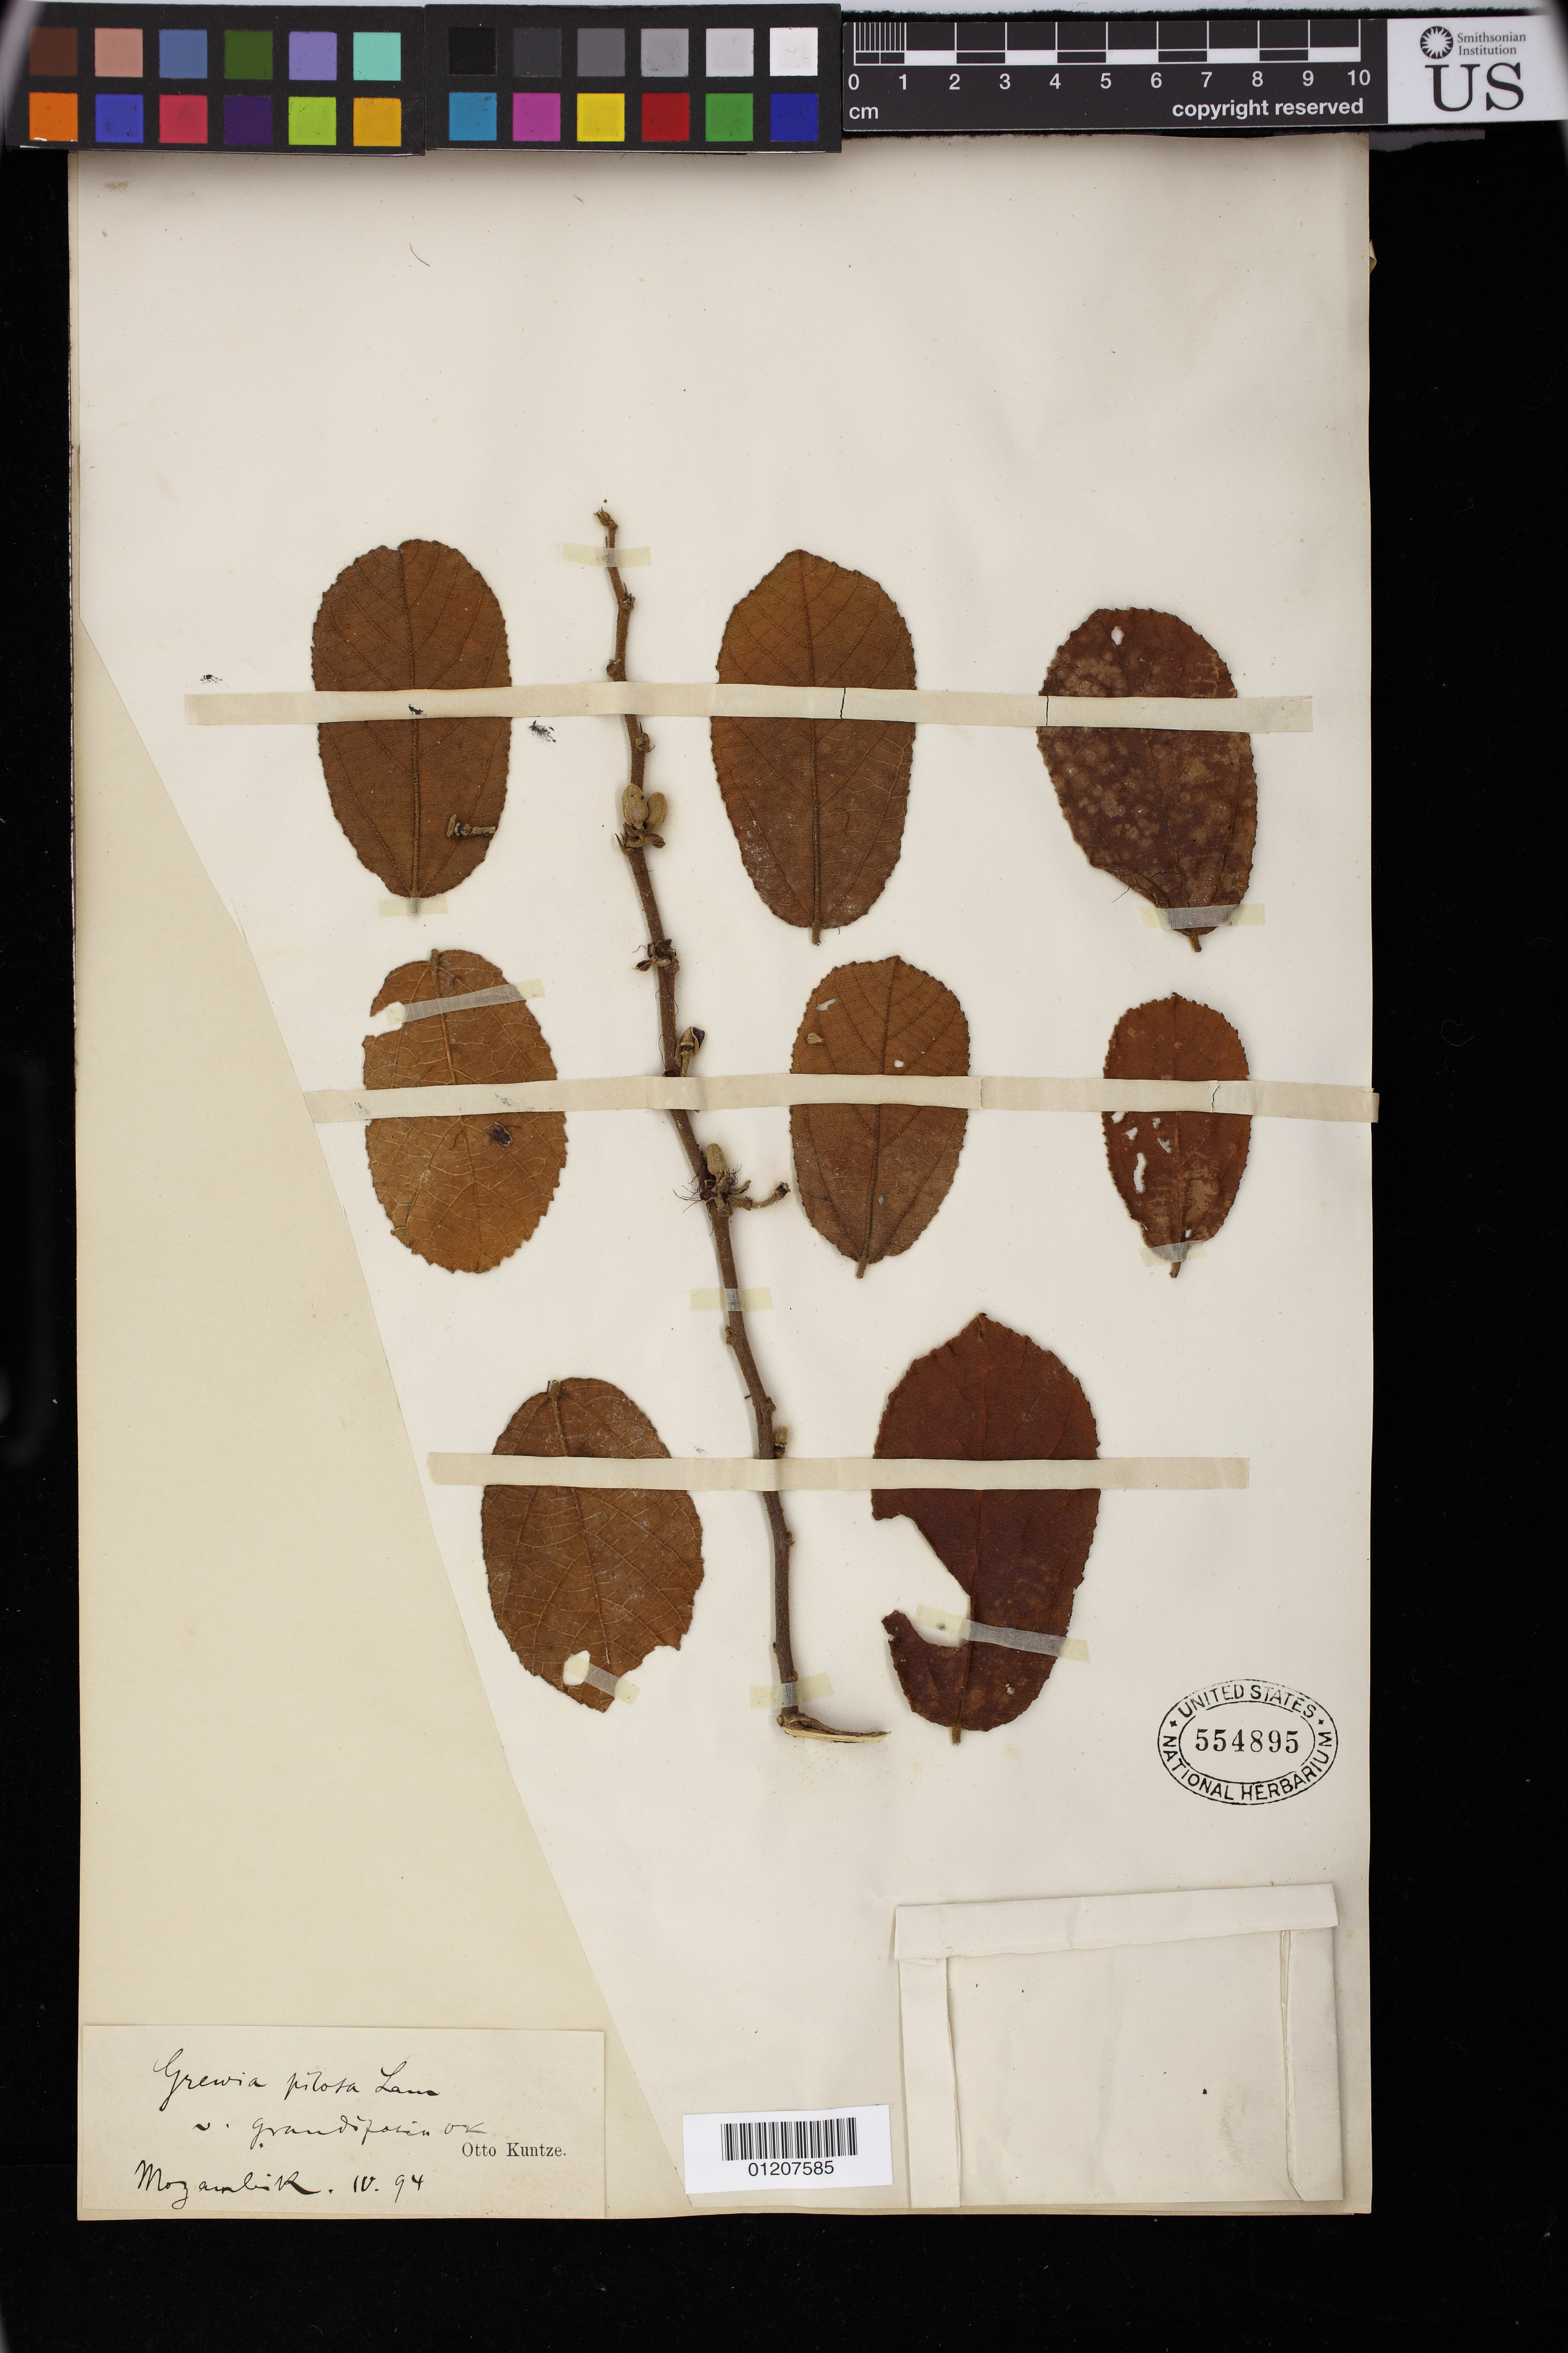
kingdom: Plantae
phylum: Tracheophyta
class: Magnoliopsida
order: Malvales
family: Malvaceae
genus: Triumfetta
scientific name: Triumfetta pilosa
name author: Roth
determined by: Jourdain-Fievet, L.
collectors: C.E.O. Kuntze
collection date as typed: Oct 1894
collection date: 1894-10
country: Mozambique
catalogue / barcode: US 554895